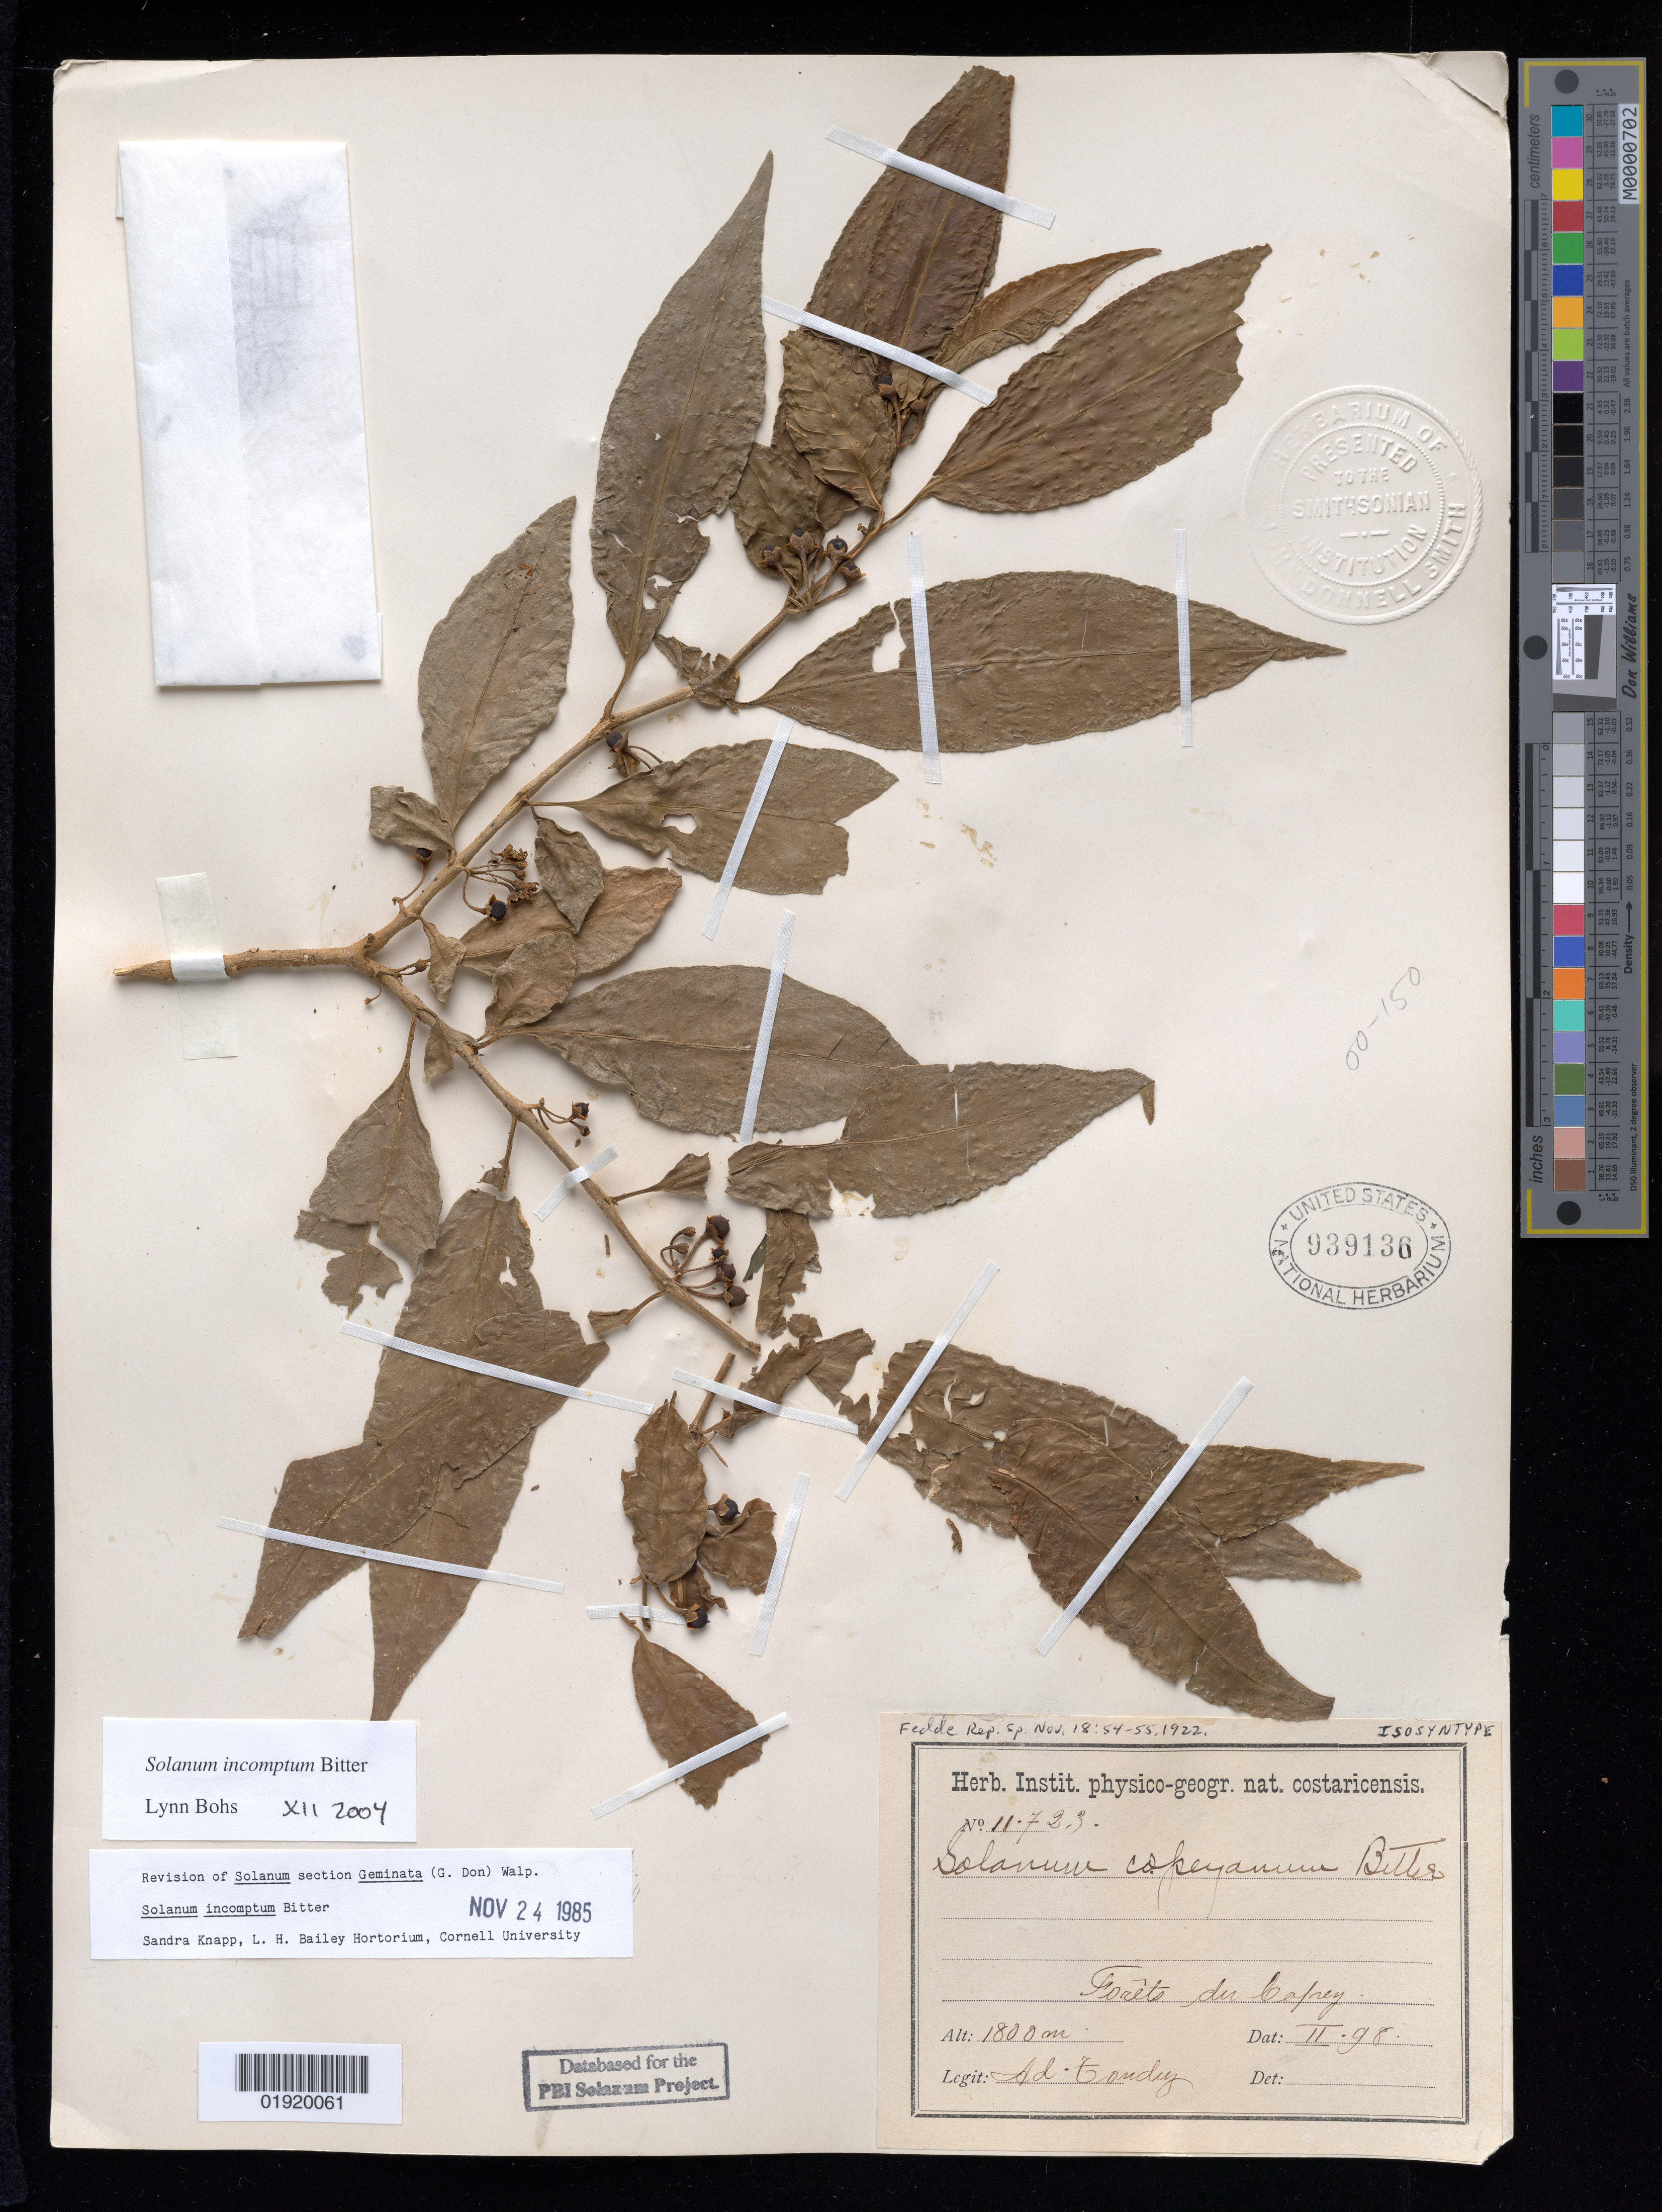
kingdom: Plantae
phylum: Tracheophyta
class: Magnoliopsida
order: Solanales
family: Solanaceae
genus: Solanum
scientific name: Solanum copeyanum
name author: Bitter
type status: Isosyntype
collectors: A. Tonduz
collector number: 11723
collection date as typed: Feb 1898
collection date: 1898-02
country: Costa Rica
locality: Forests of Copey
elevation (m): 1800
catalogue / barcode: US 939136